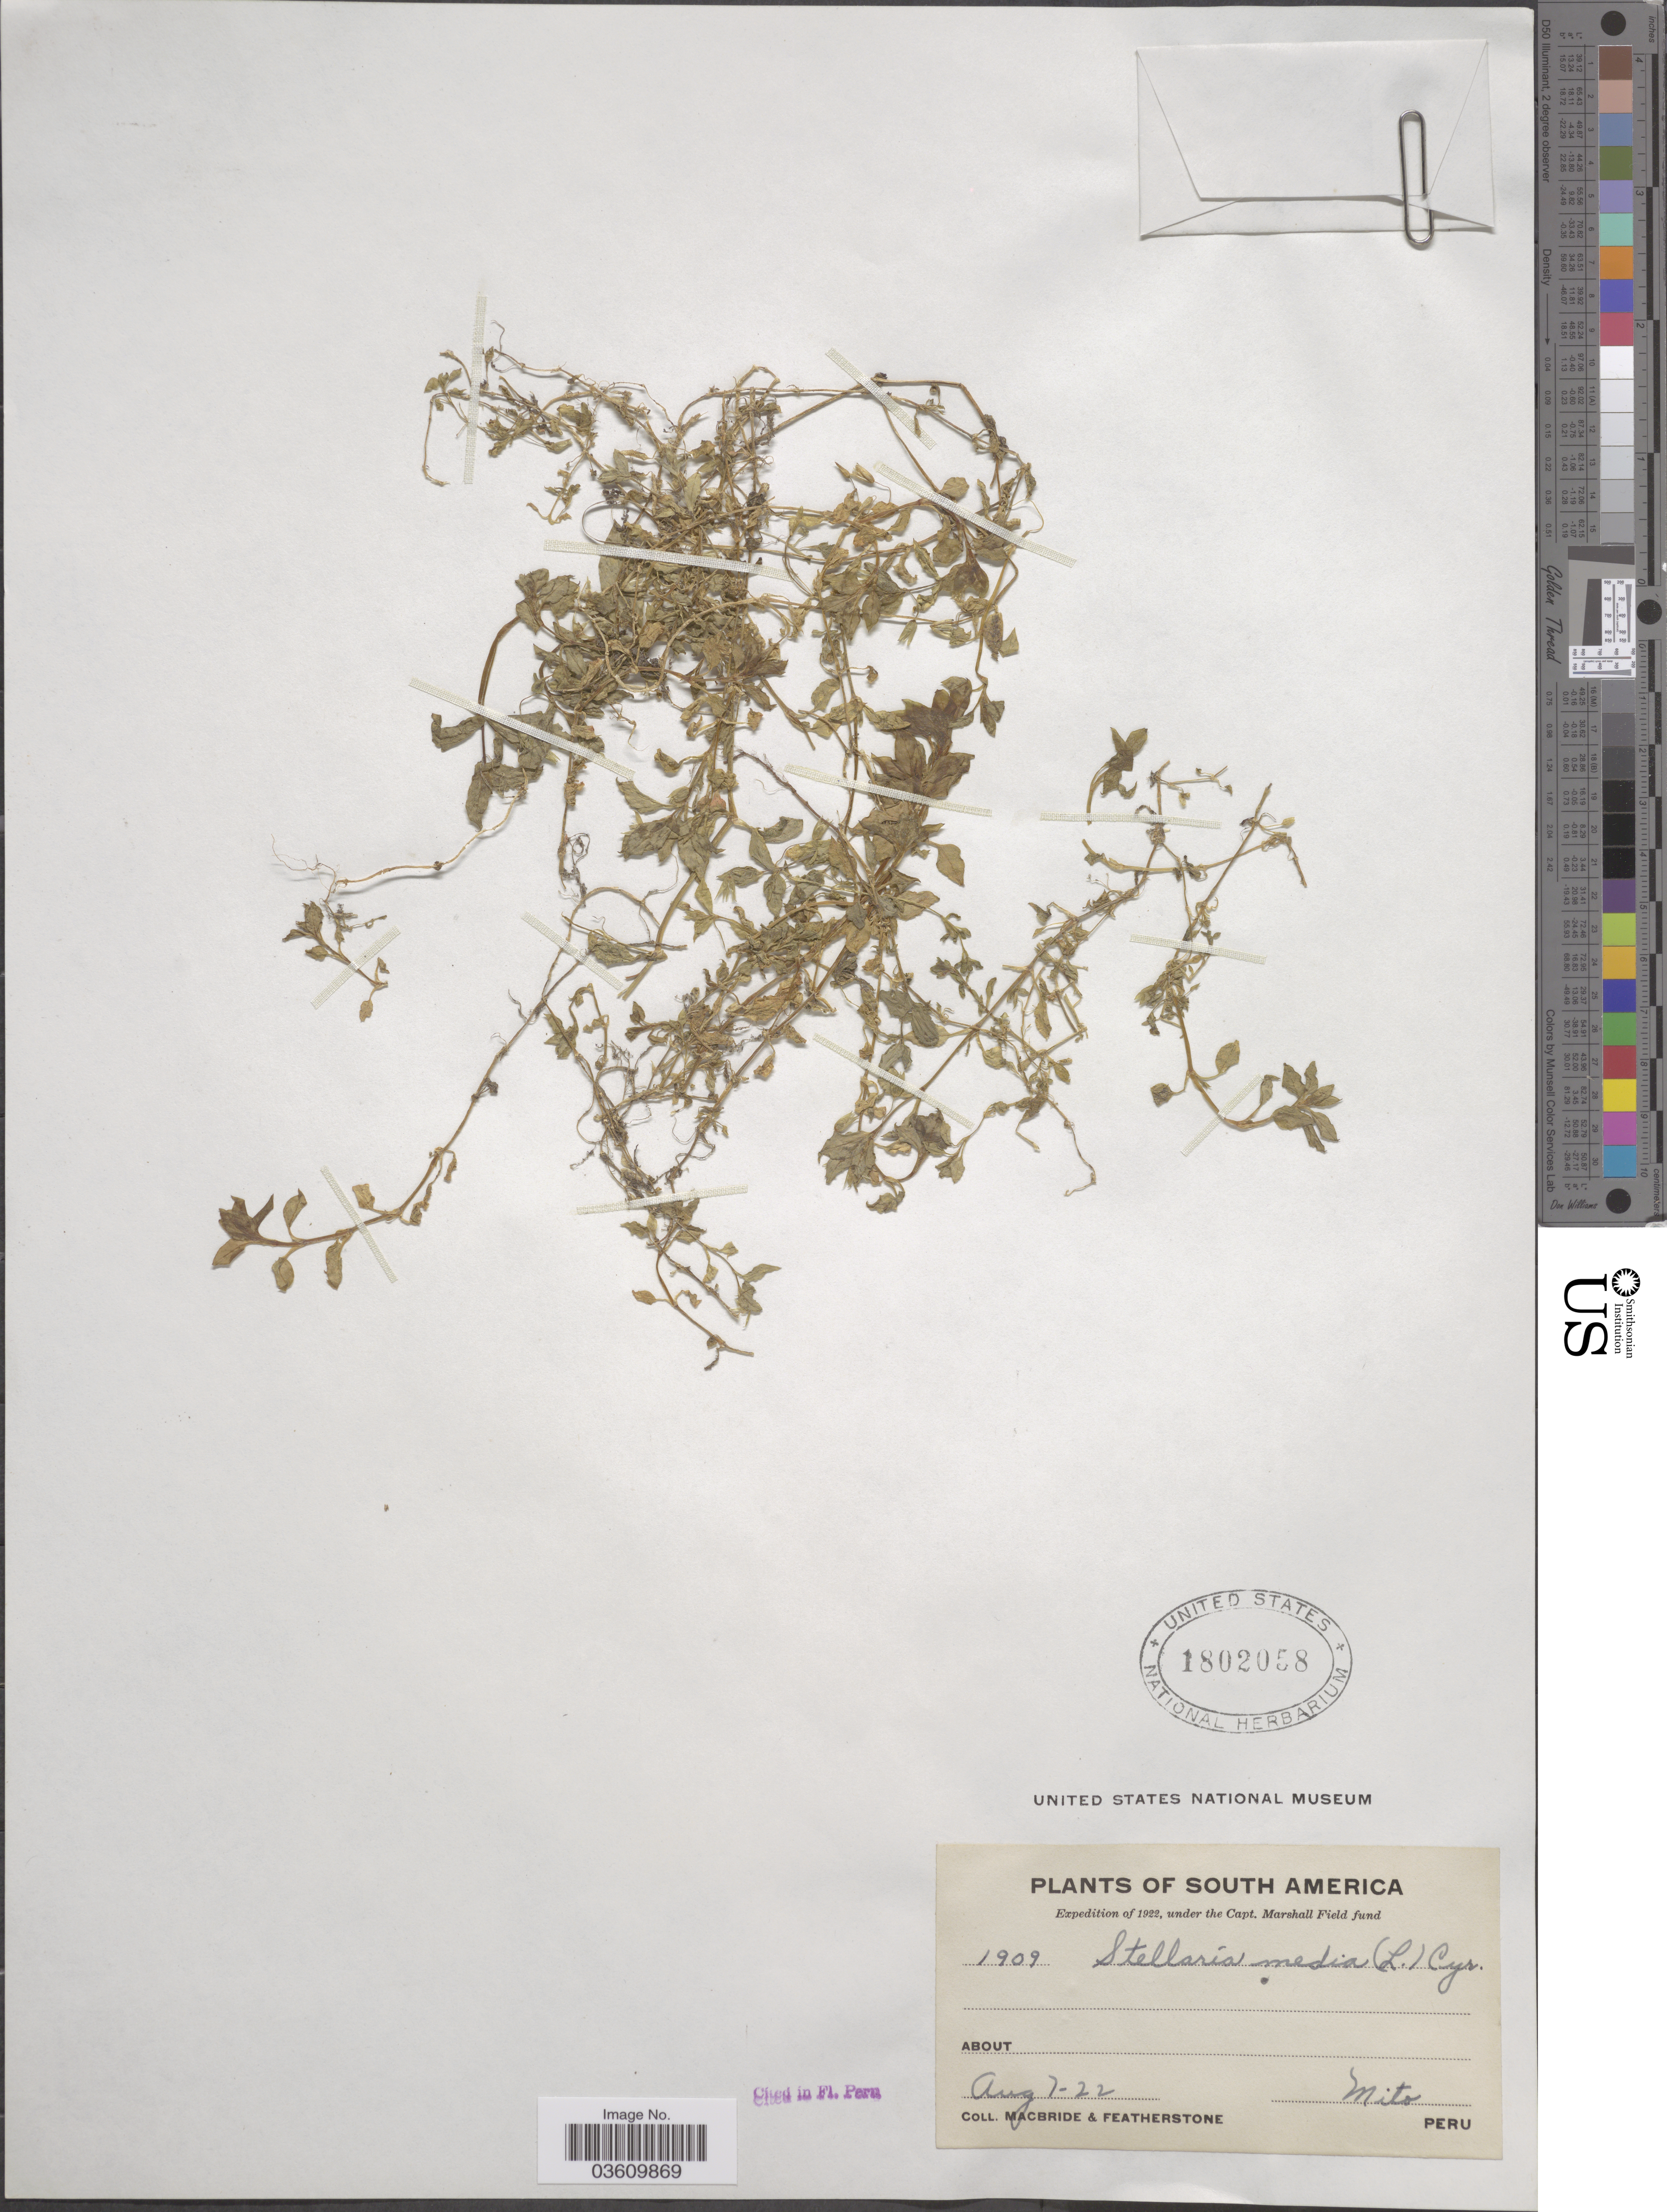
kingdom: Plantae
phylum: Tracheophyta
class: Magnoliopsida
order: Caryophyllales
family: Caryophyllaceae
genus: Stellaria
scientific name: Stellaria media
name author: (L.) Vill.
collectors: Macbride, -- & -. Featherstone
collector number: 1909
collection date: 1922-08-07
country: Peru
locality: Mito.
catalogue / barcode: US 1802058